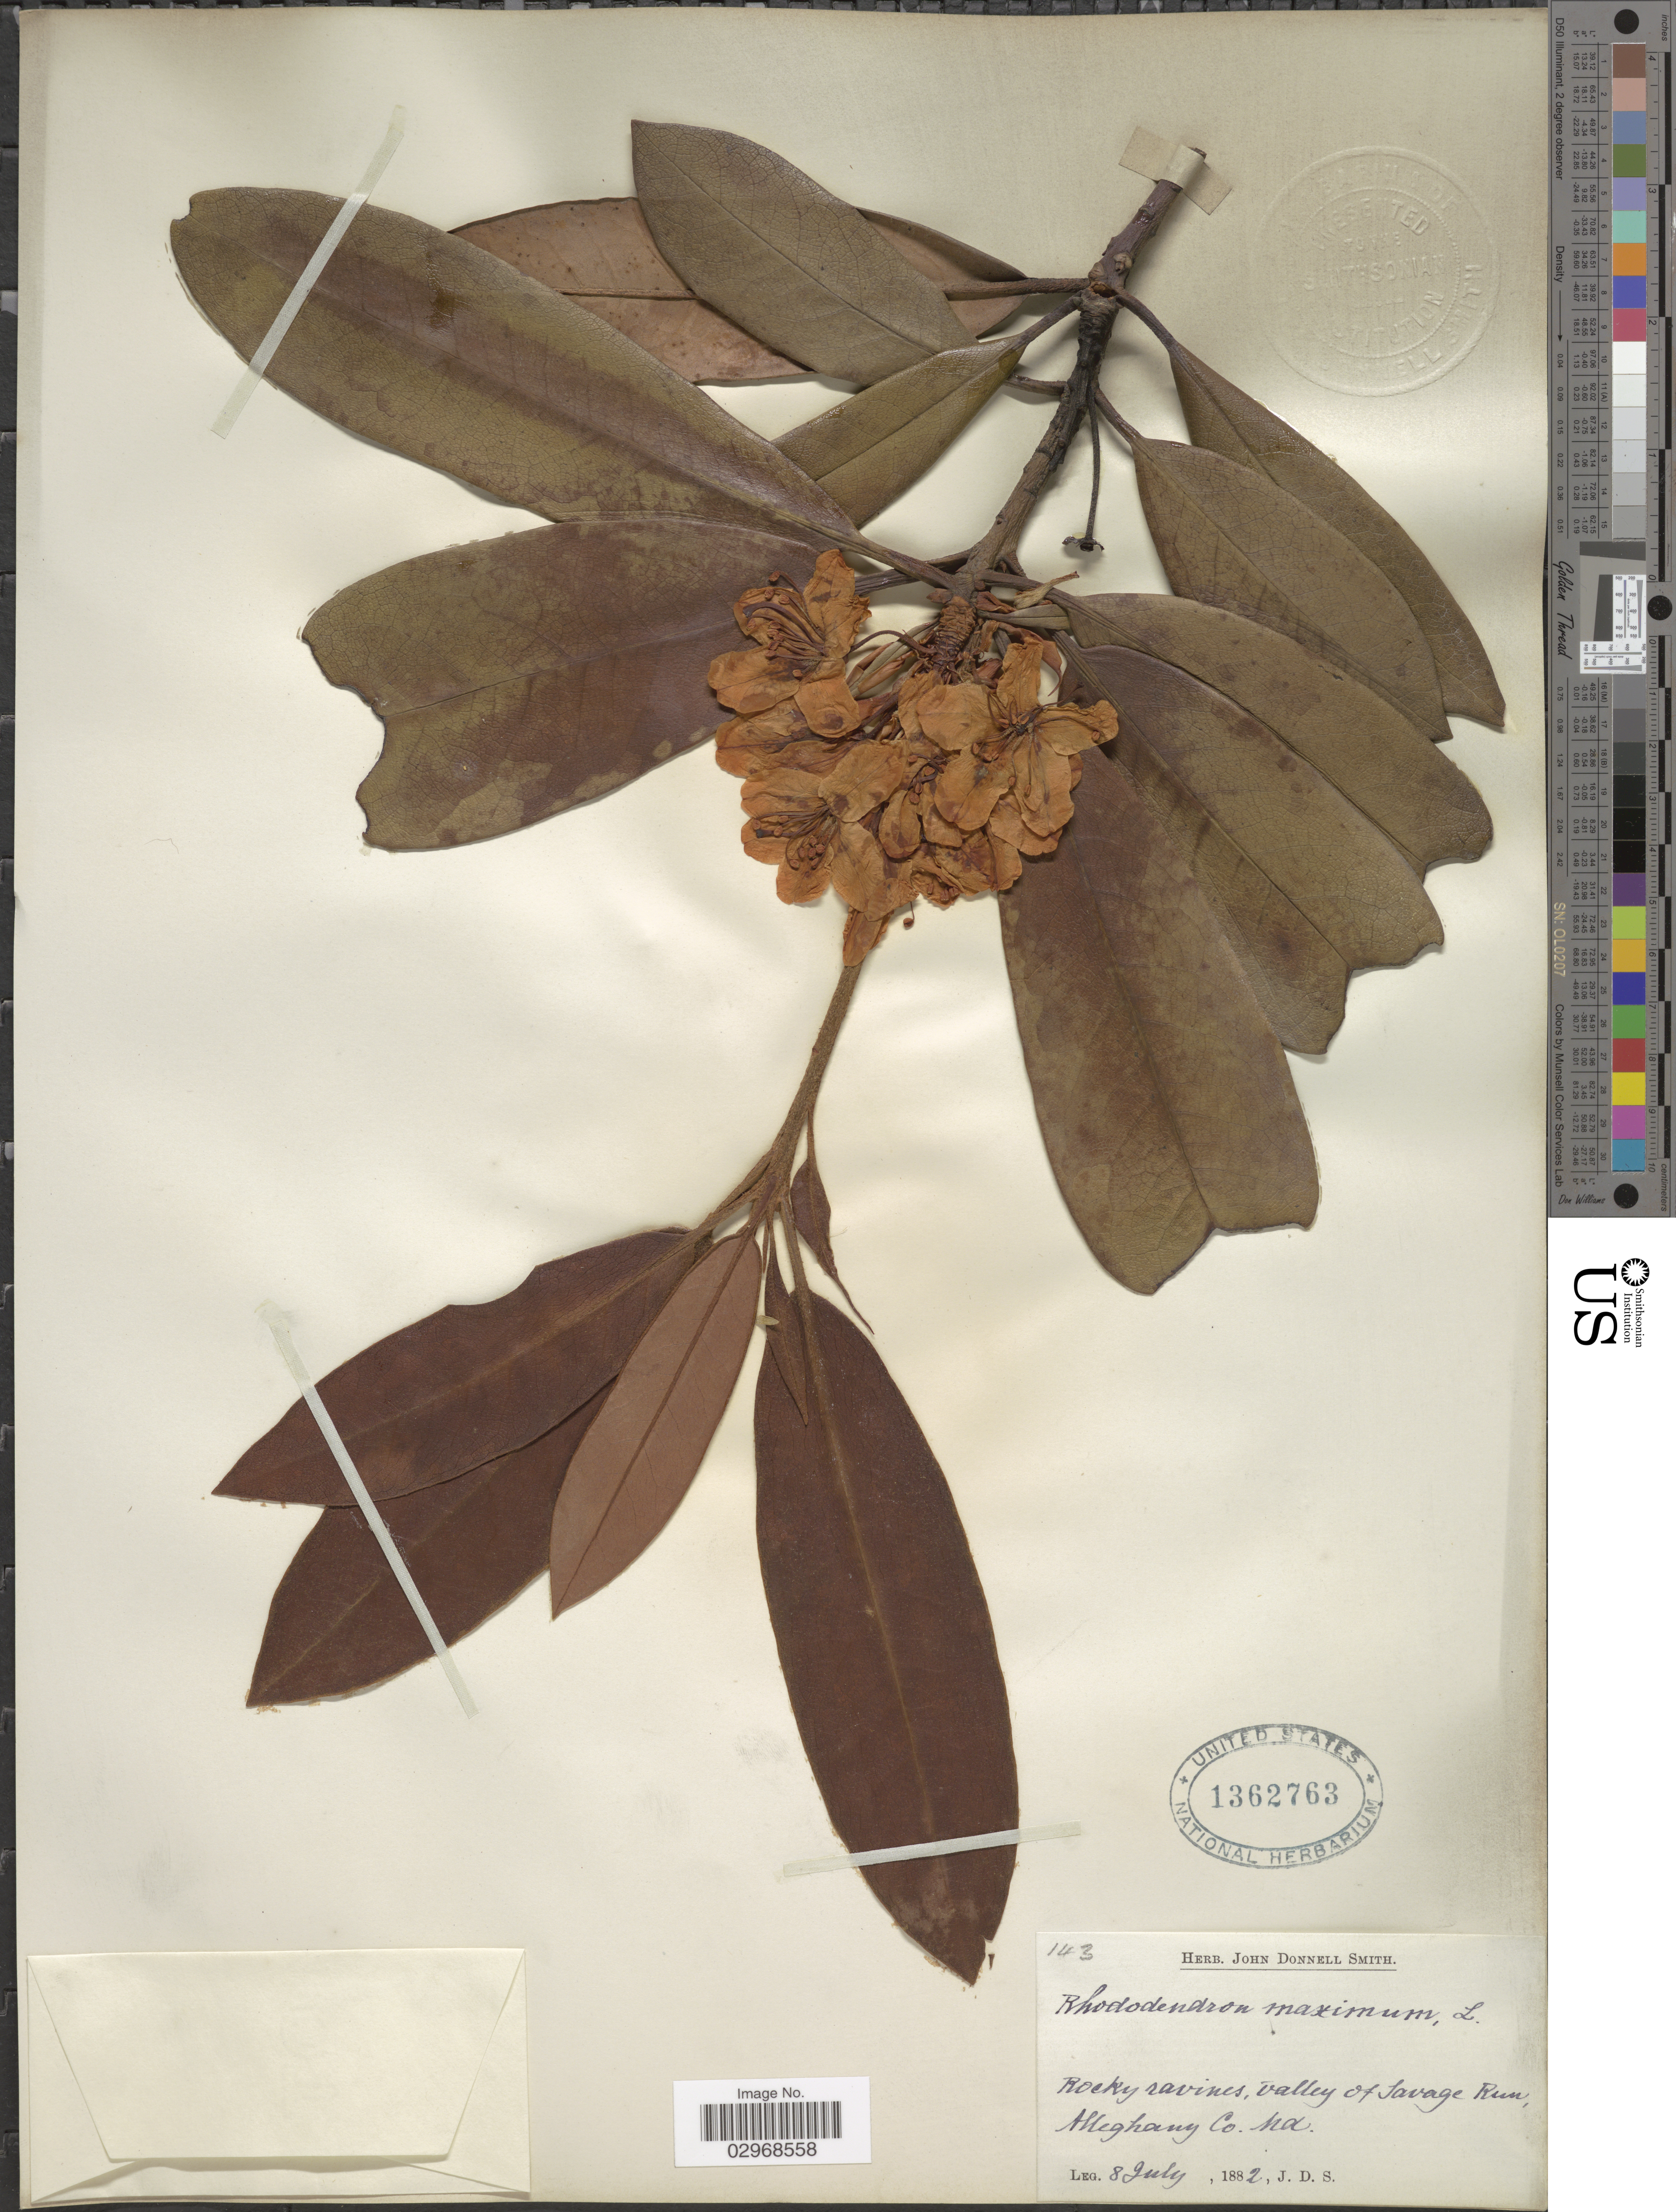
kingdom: Plantae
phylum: Tracheophyta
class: Magnoliopsida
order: Ericales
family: Ericaceae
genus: Rhododendron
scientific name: Rhododendron maximum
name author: L.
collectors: J. Donnell Smith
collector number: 143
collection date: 1882-07-08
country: United States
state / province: Maryland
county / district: Allegany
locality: Rocky ravines, valley of Savage Run, Alleghany Co.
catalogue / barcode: US 1362763